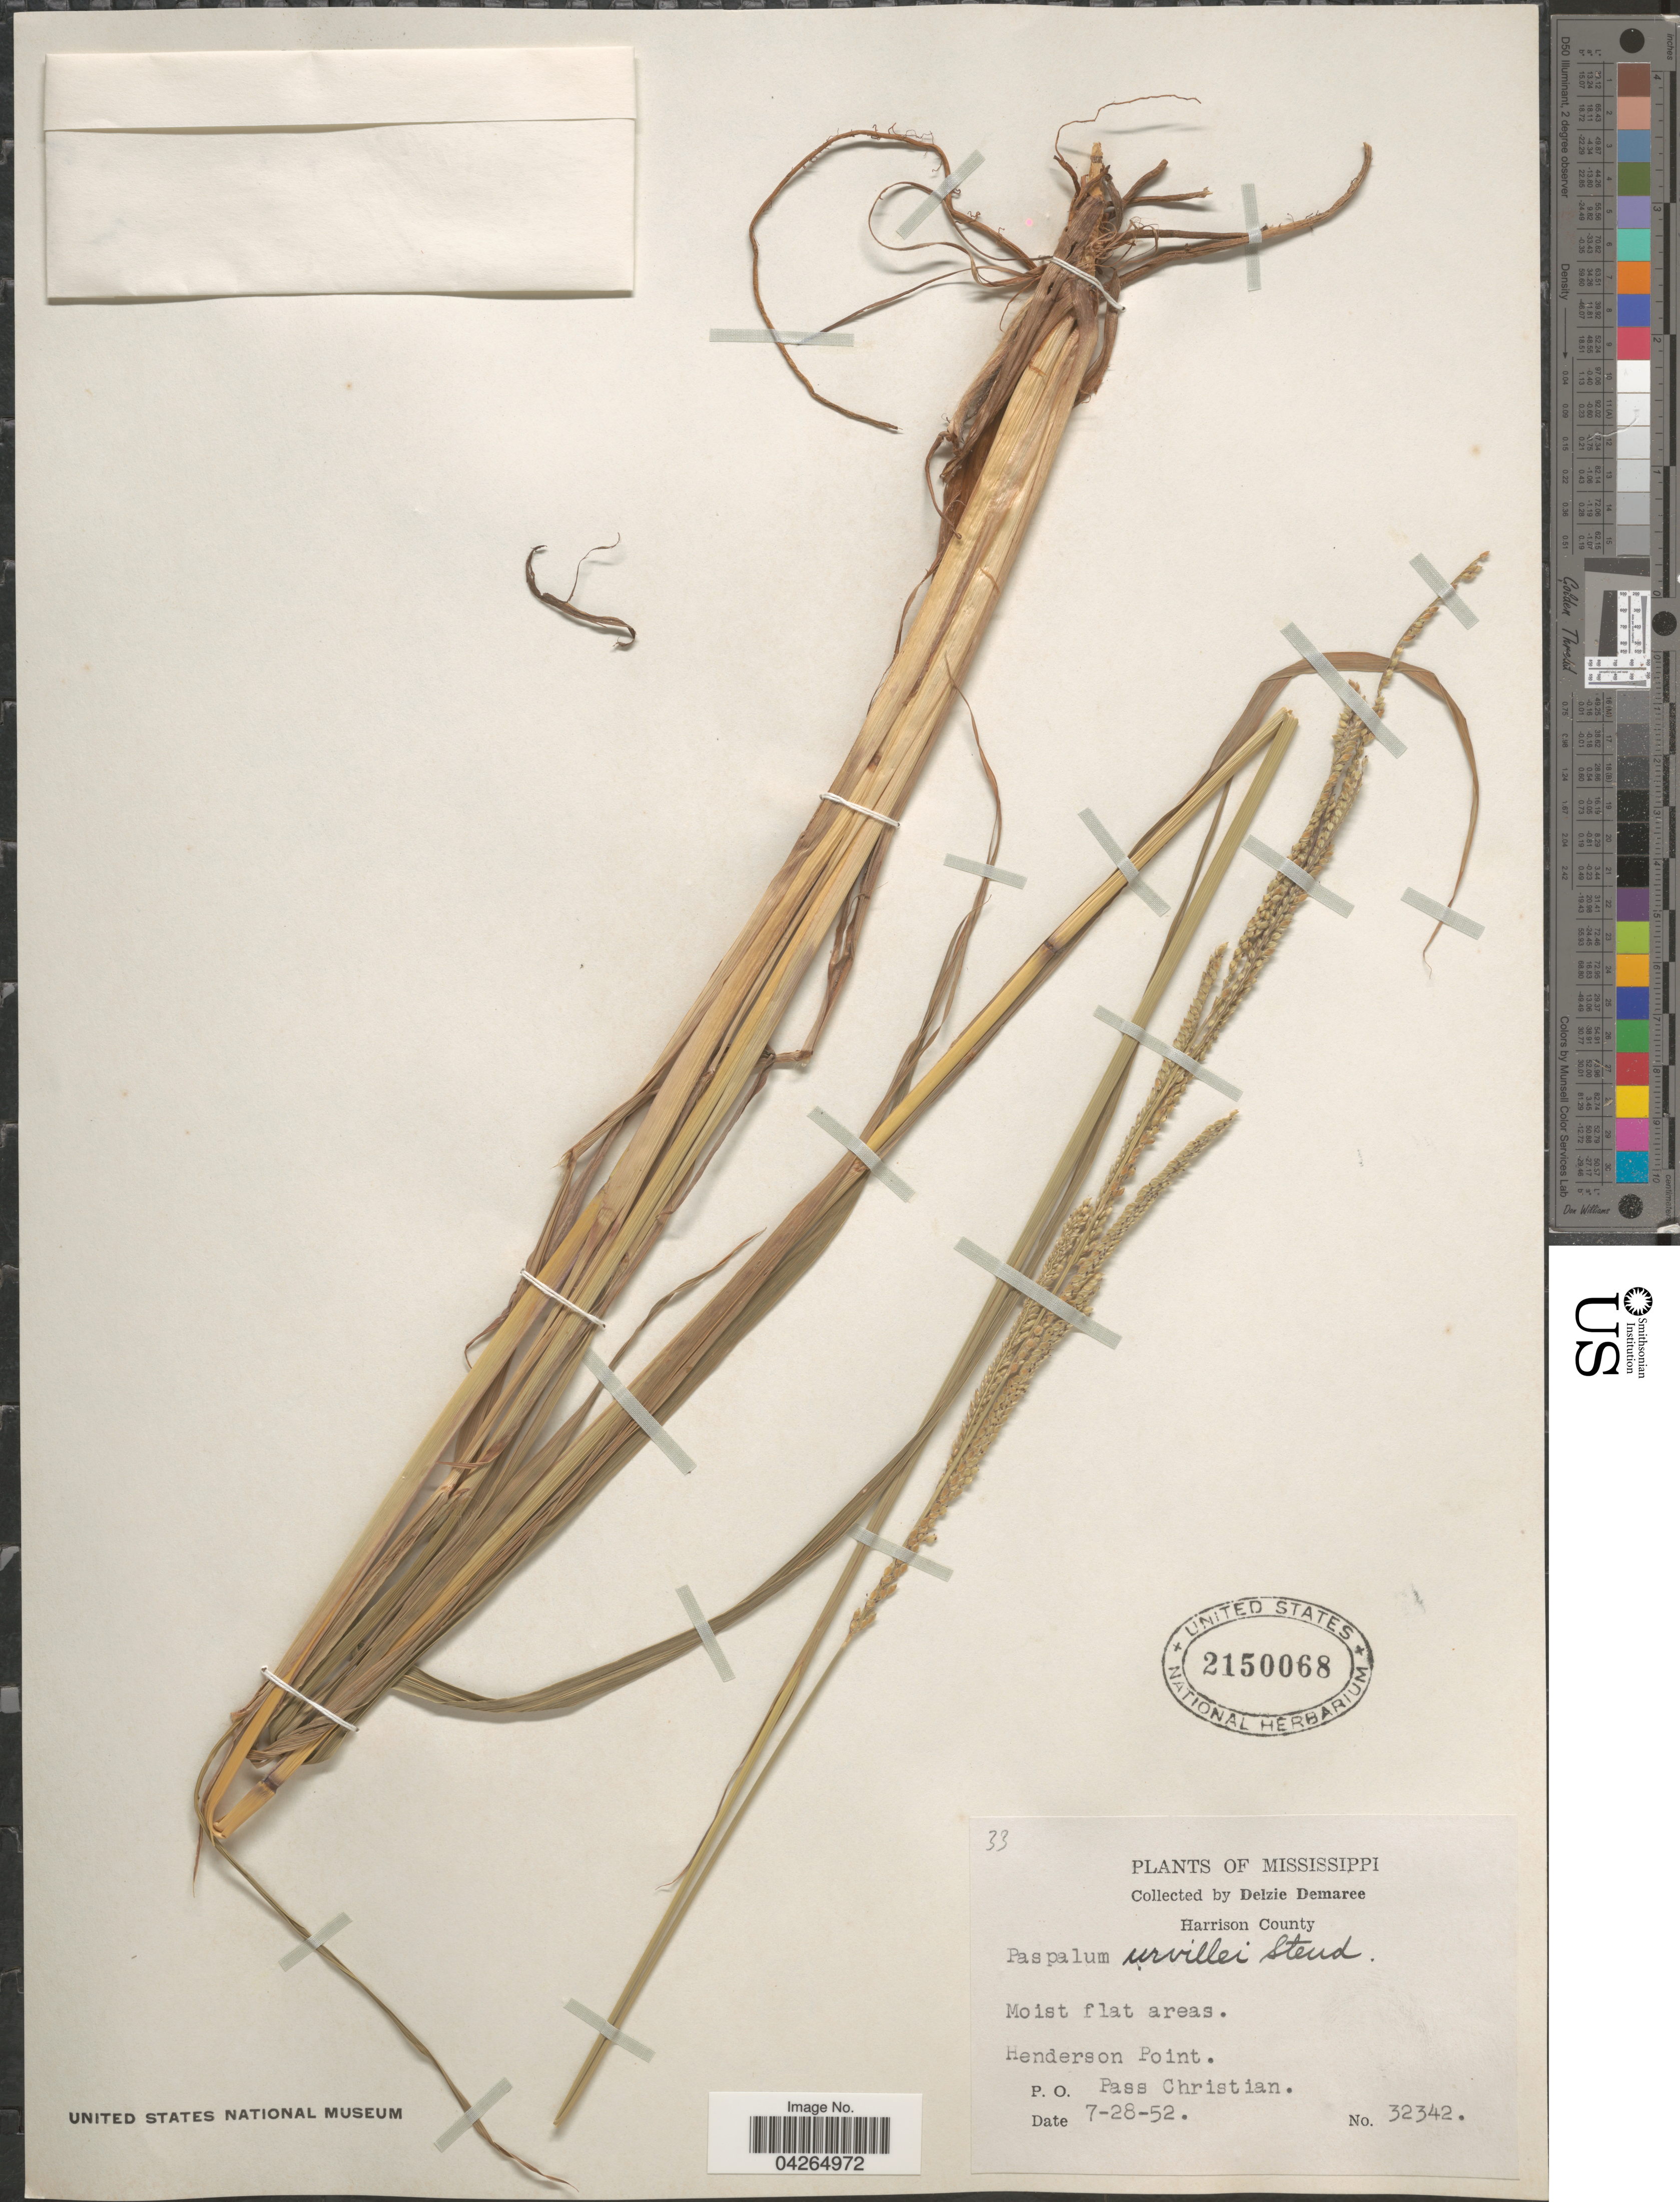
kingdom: Plantae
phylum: Tracheophyta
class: Liliopsida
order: Poales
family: Poaceae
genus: Paspalum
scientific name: Paspalum urvillei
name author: Steud.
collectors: D. Demaree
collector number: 32342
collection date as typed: Transcribed d/m/y: 28/7/52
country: United States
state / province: Mississippi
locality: Harrison County. Henderson Point. P.O. Pass Christian.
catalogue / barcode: US 2150068